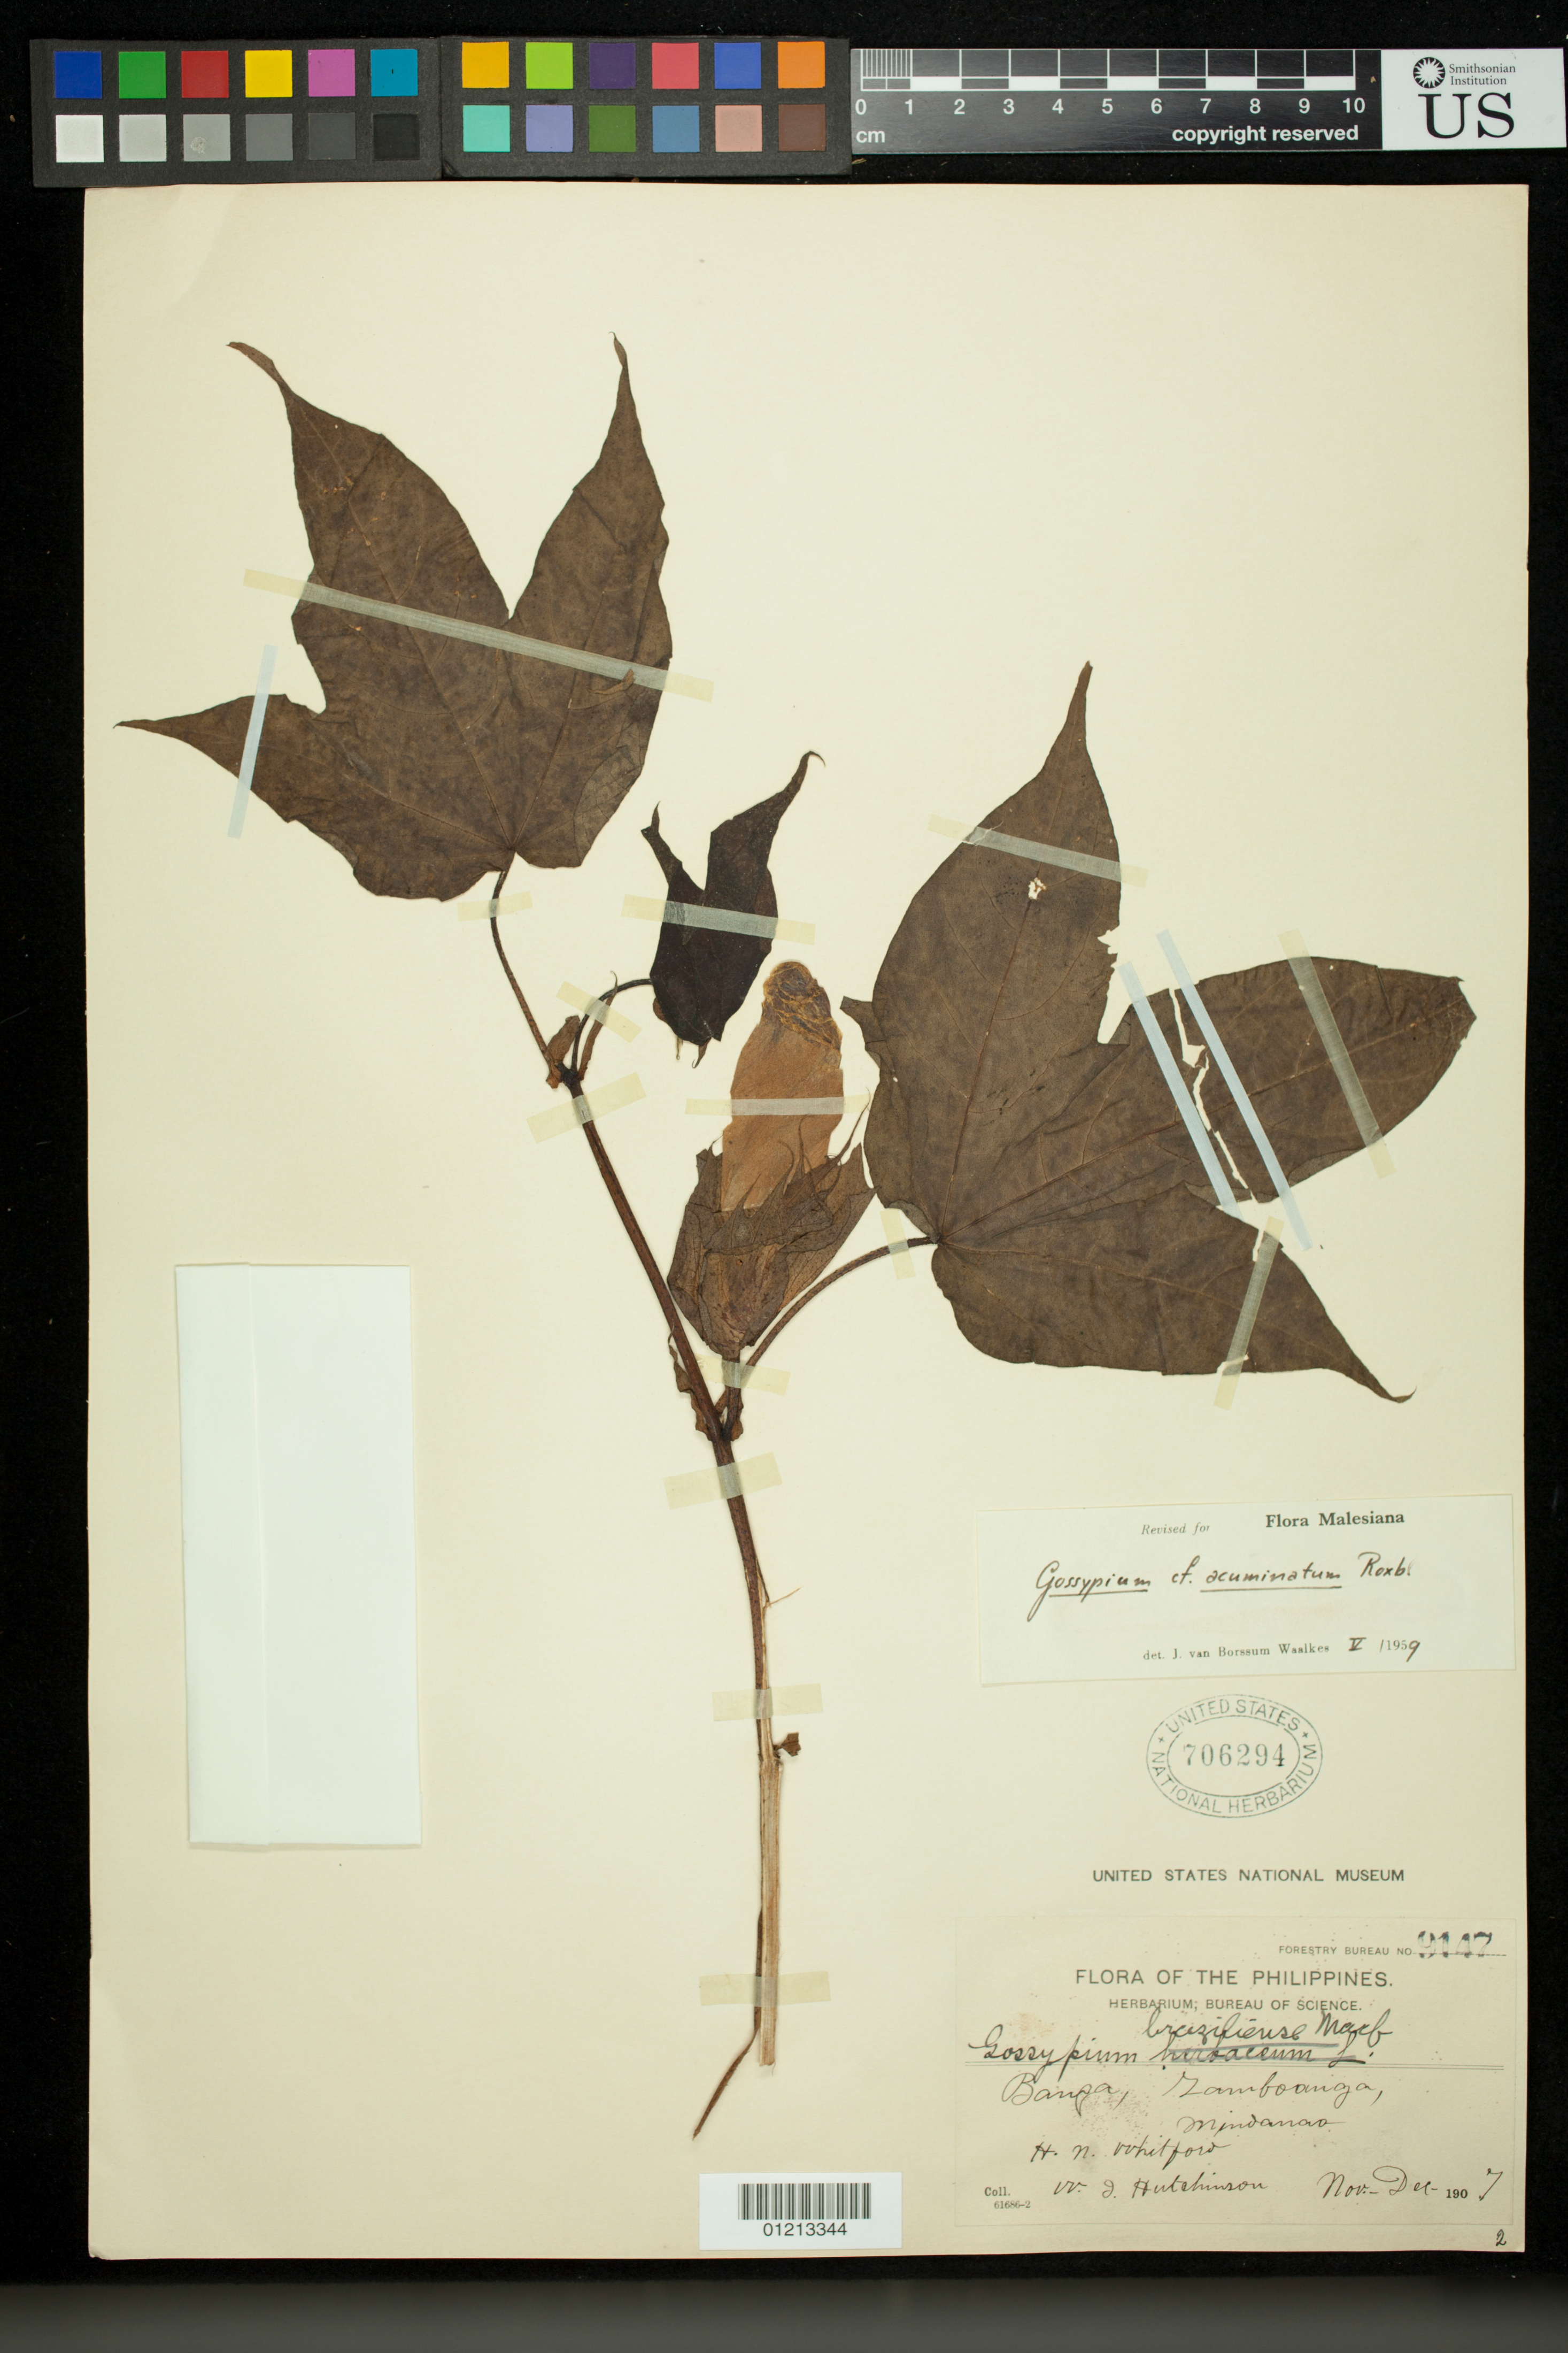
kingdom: Plantae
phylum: Tracheophyta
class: Magnoliopsida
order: Malvales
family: Malvaceae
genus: Gossypium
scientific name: Gossypium acuminatum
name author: Roxb. ex G. Don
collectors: H. N. Whitford & W. J. Hutchinson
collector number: Forestry Bureau 9147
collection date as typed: Nov 1907 to -- Dec 1907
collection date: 1907-11/1907-12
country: Philippines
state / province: Zamboanga Peninsula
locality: Banga, Zamboanga, Mindanao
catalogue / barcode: US 706294